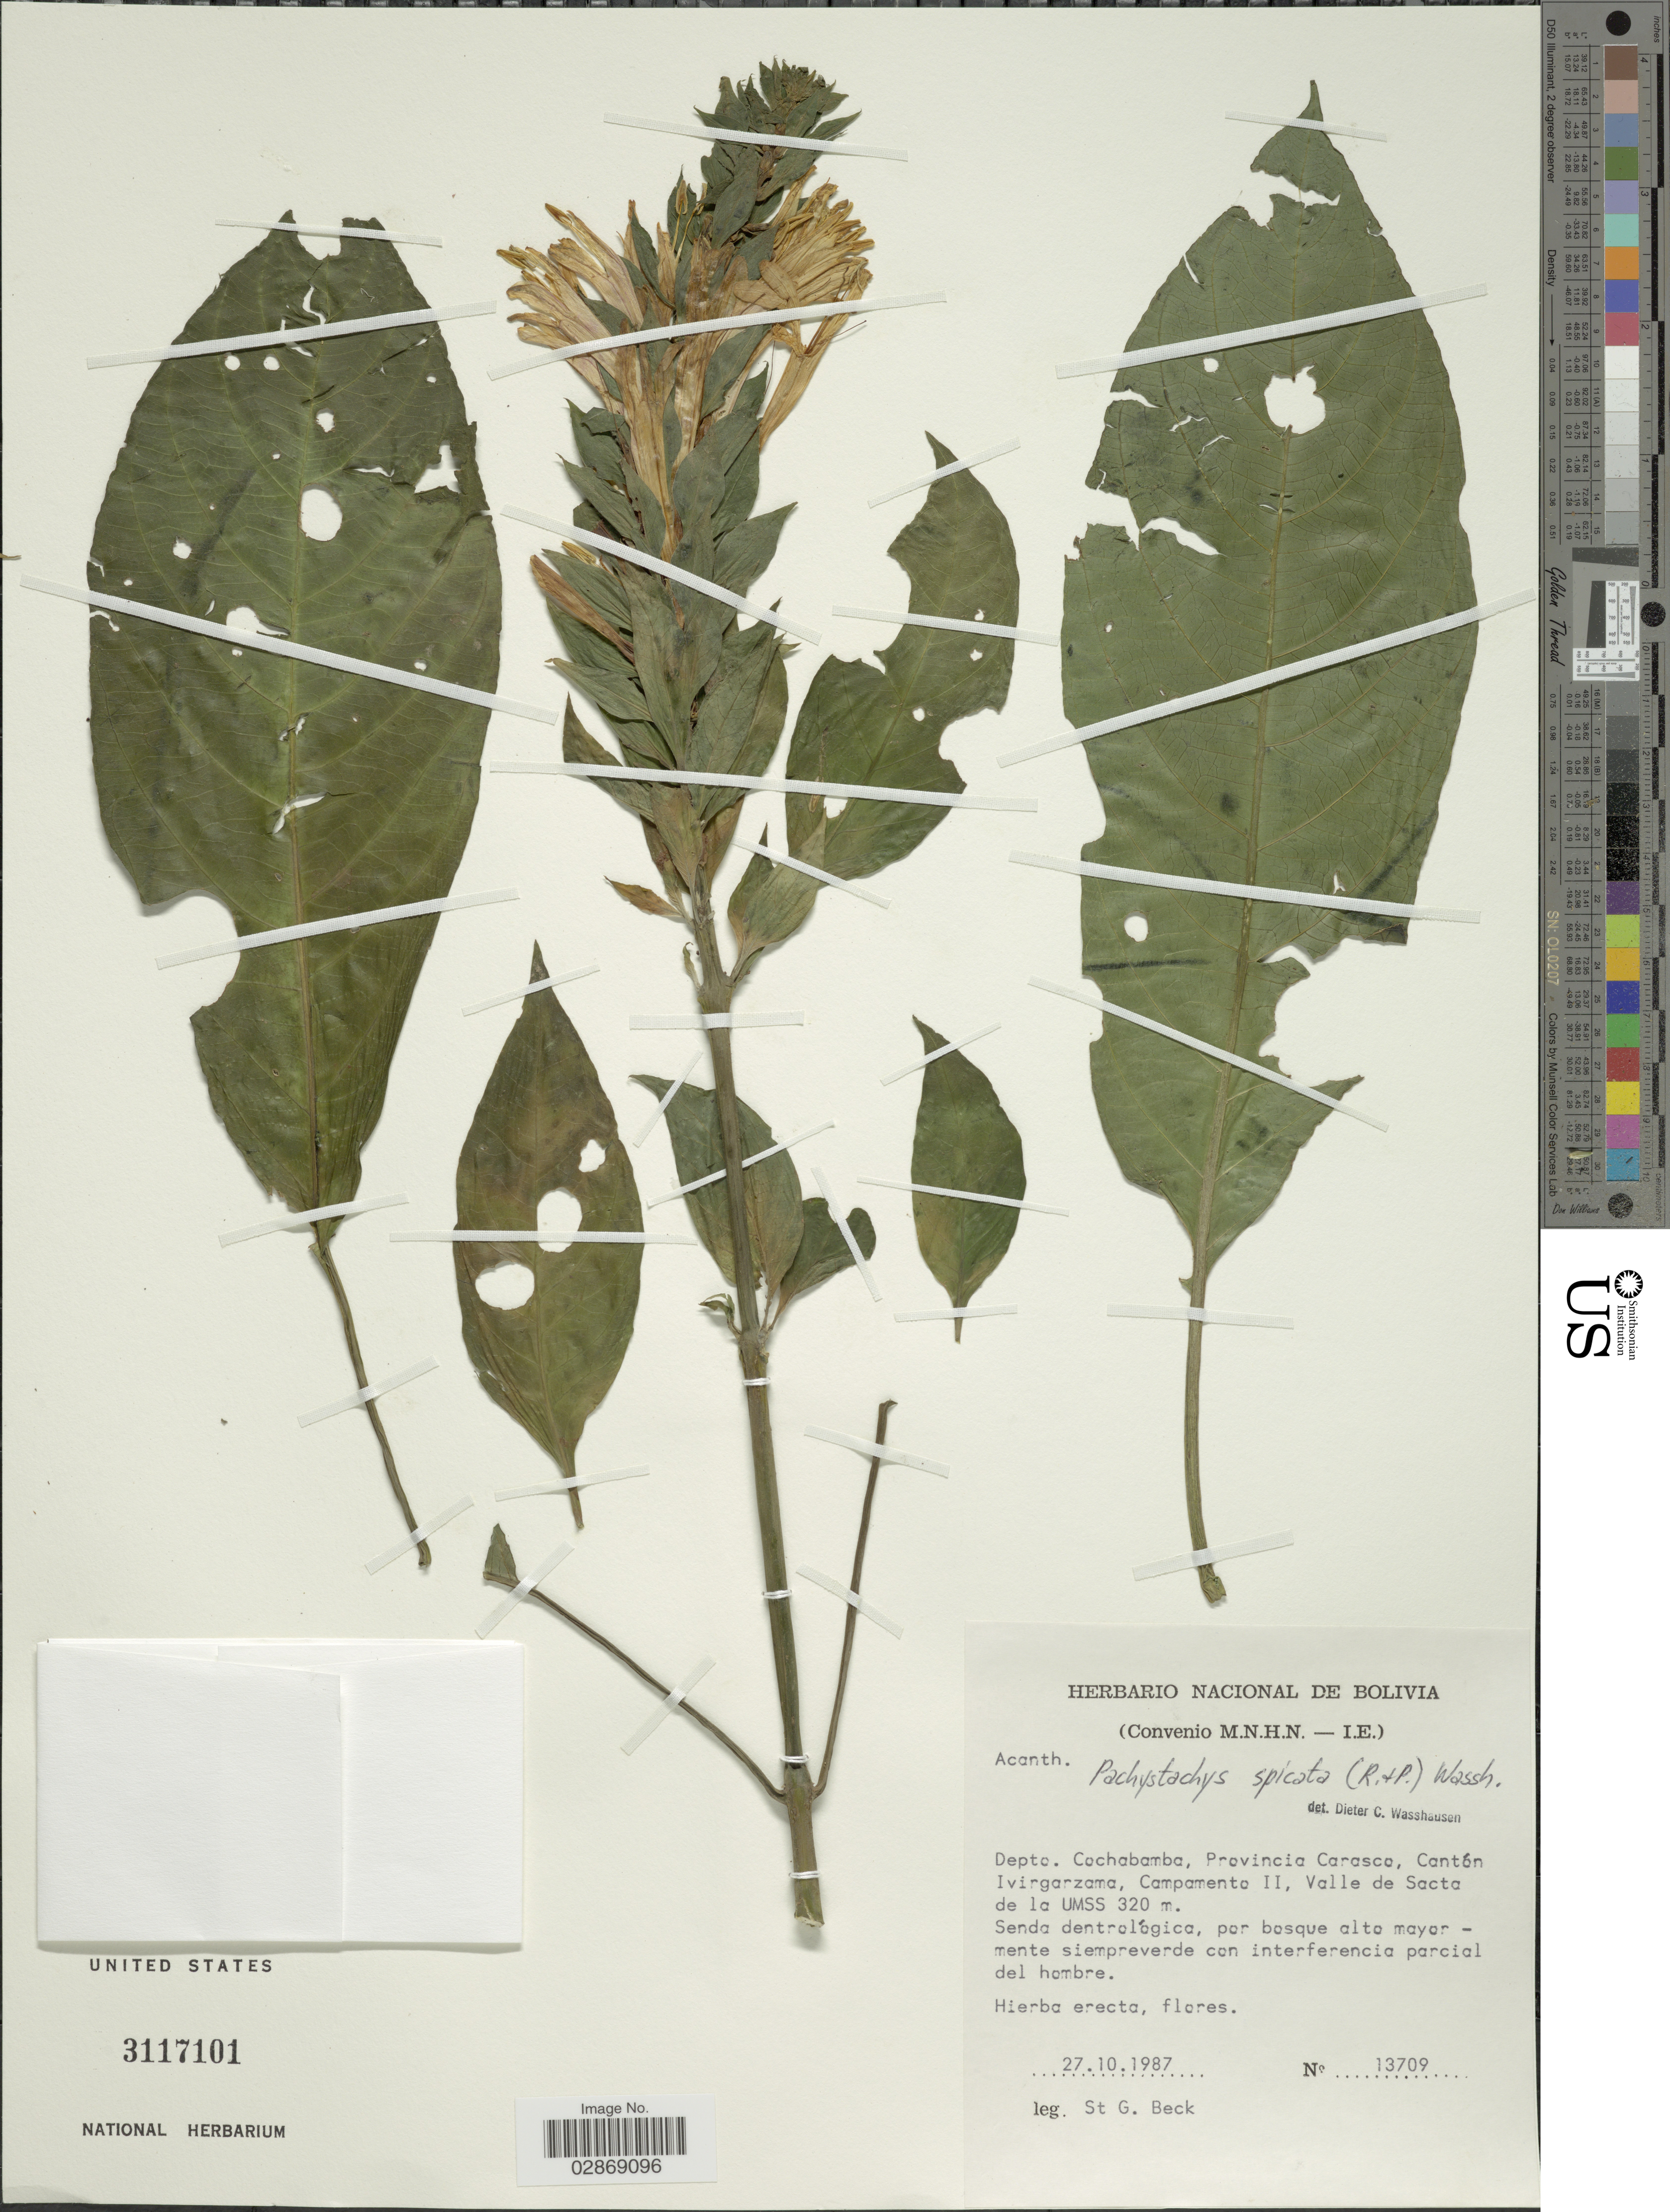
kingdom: Plantae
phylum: Tracheophyta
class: Magnoliopsida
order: Lamiales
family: Acanthaceae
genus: Pachystachys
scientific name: Pachystachys spicata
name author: (Ruiz & Pav.) Wassh.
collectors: S. G. Beck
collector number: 13709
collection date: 1987-10-27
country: Bolivia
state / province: Cochabamba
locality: Depto. Cochabamba, Provincia Carasco, Cantón Ivirgarzama, Campamento II, Valle de Sacta de la UMSS 320 m.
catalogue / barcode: US 3117101